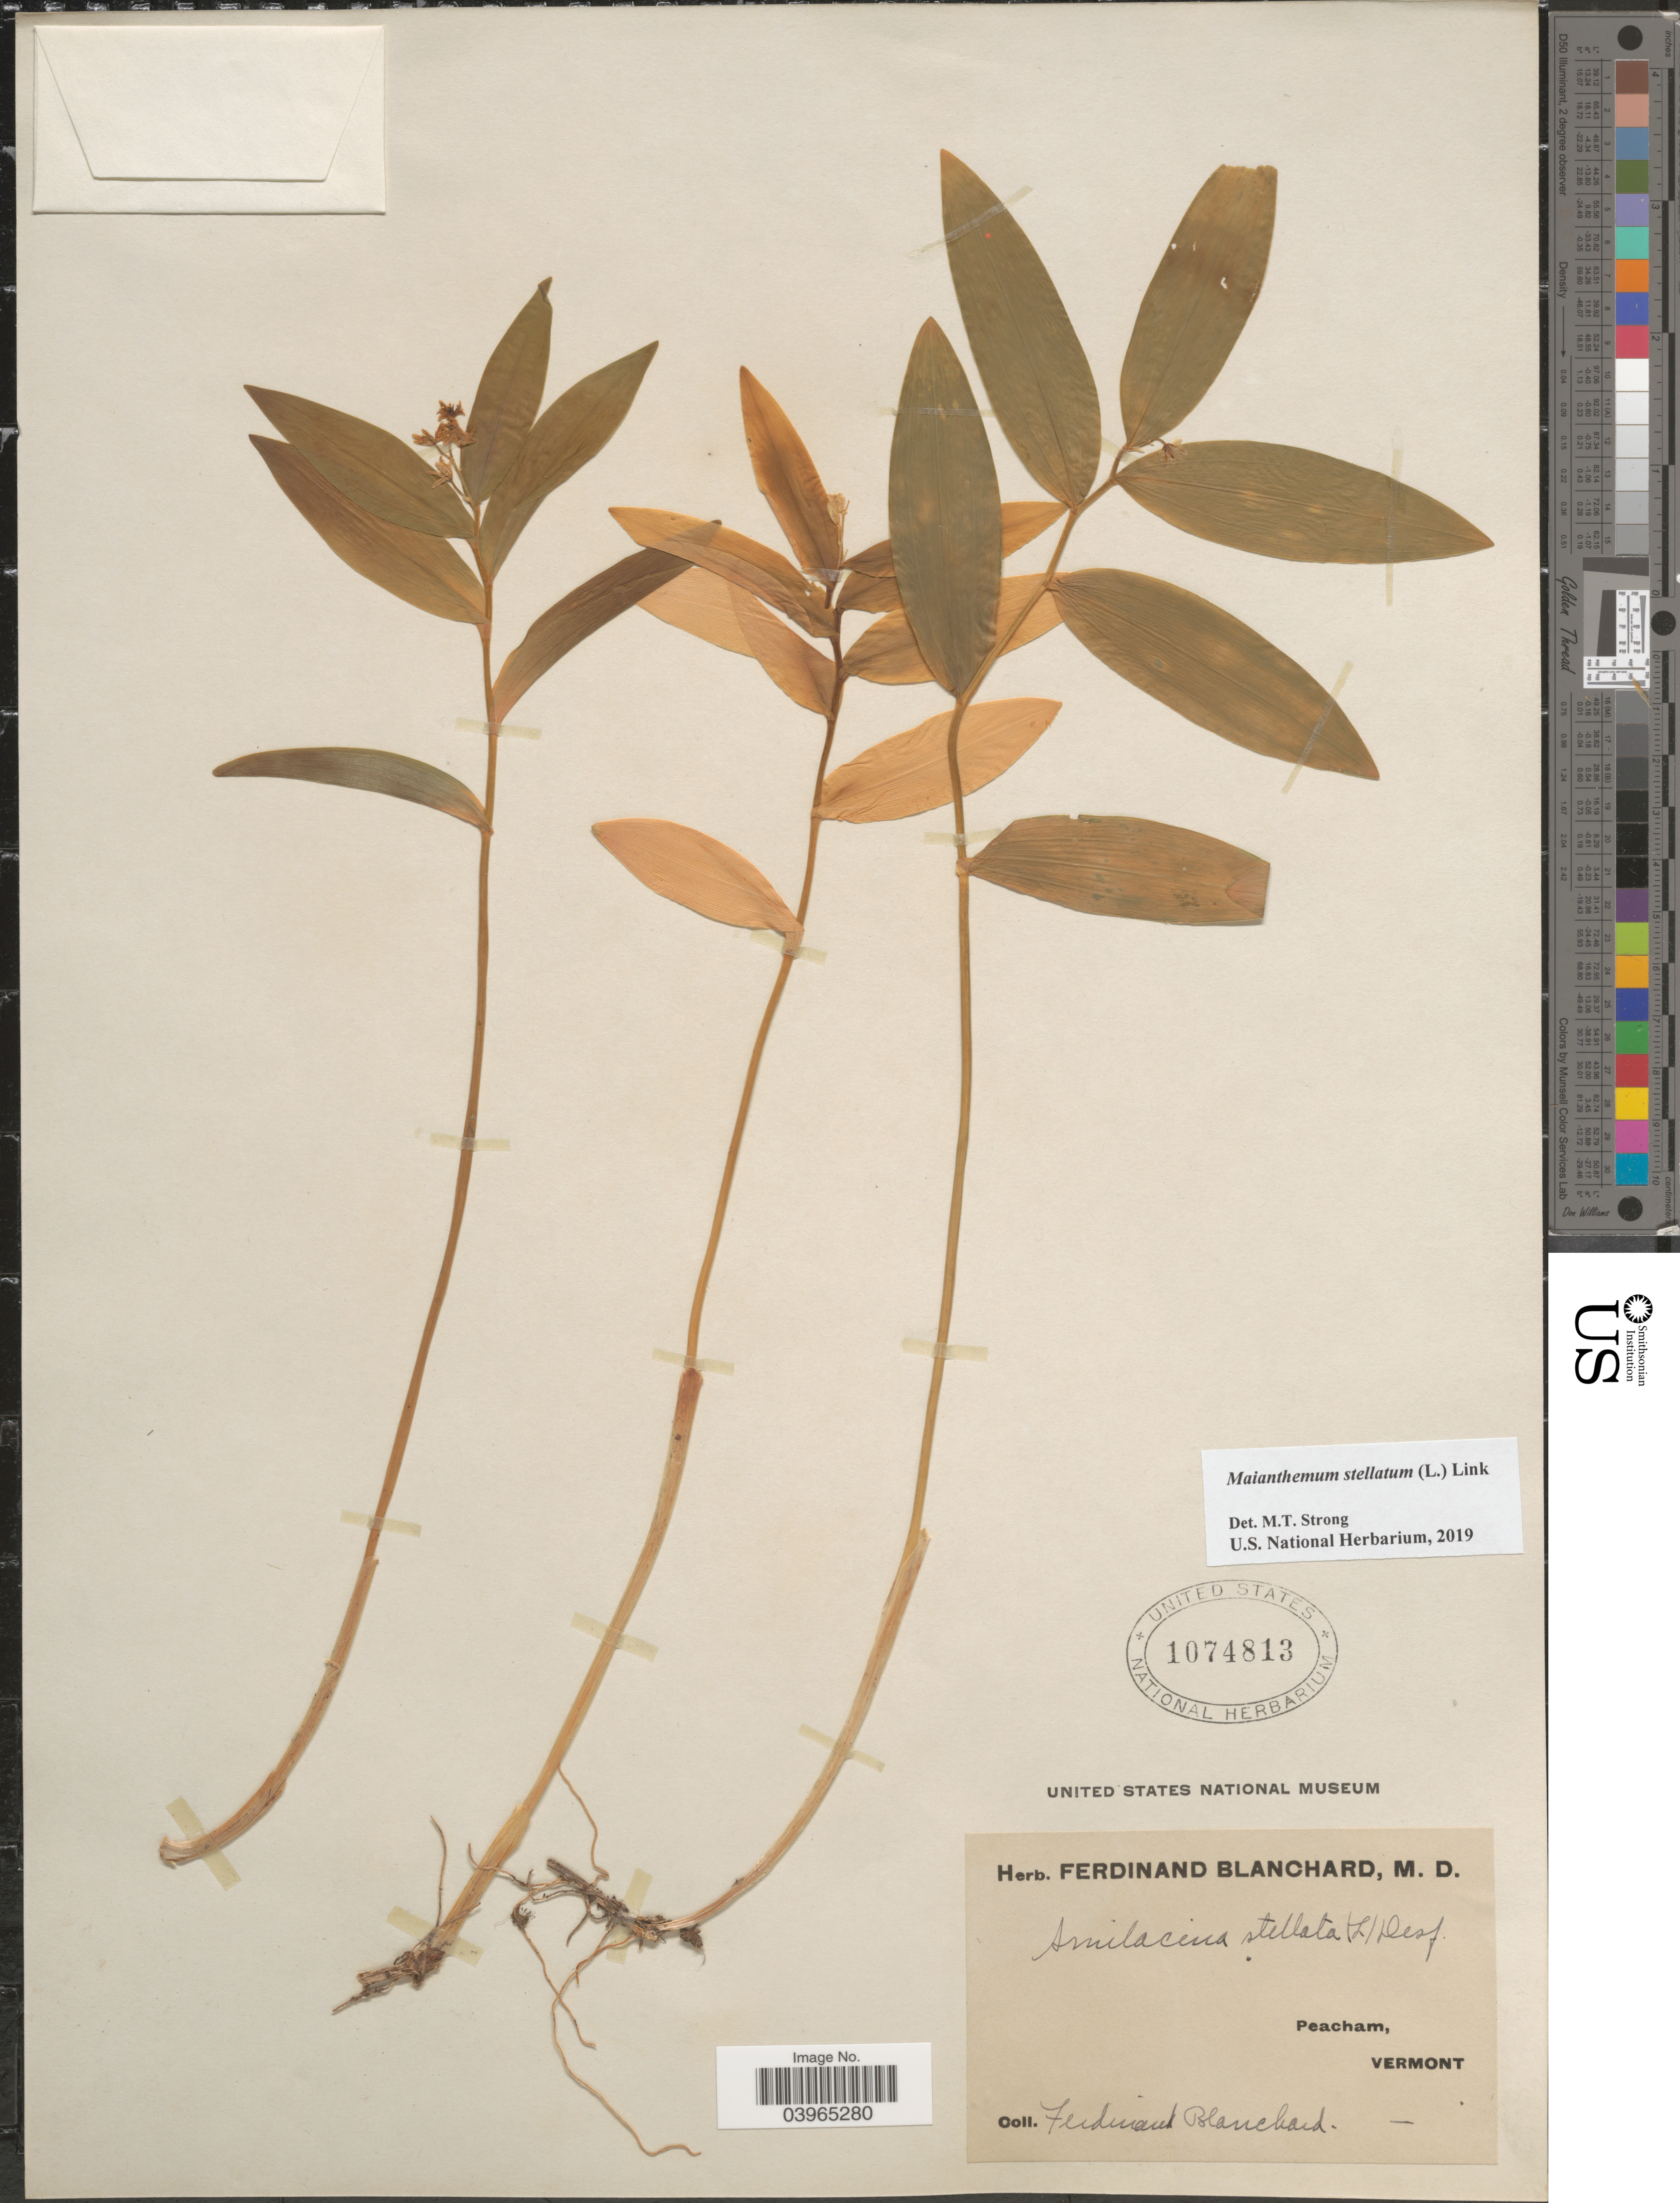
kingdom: Plantae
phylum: Tracheophyta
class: Liliopsida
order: Asparagales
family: Asparagaceae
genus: Maianthemum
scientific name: Maianthemum stellatum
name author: (L.) Link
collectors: F. Blanchard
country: United States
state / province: Vermont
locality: Peacham.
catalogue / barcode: US 1074813